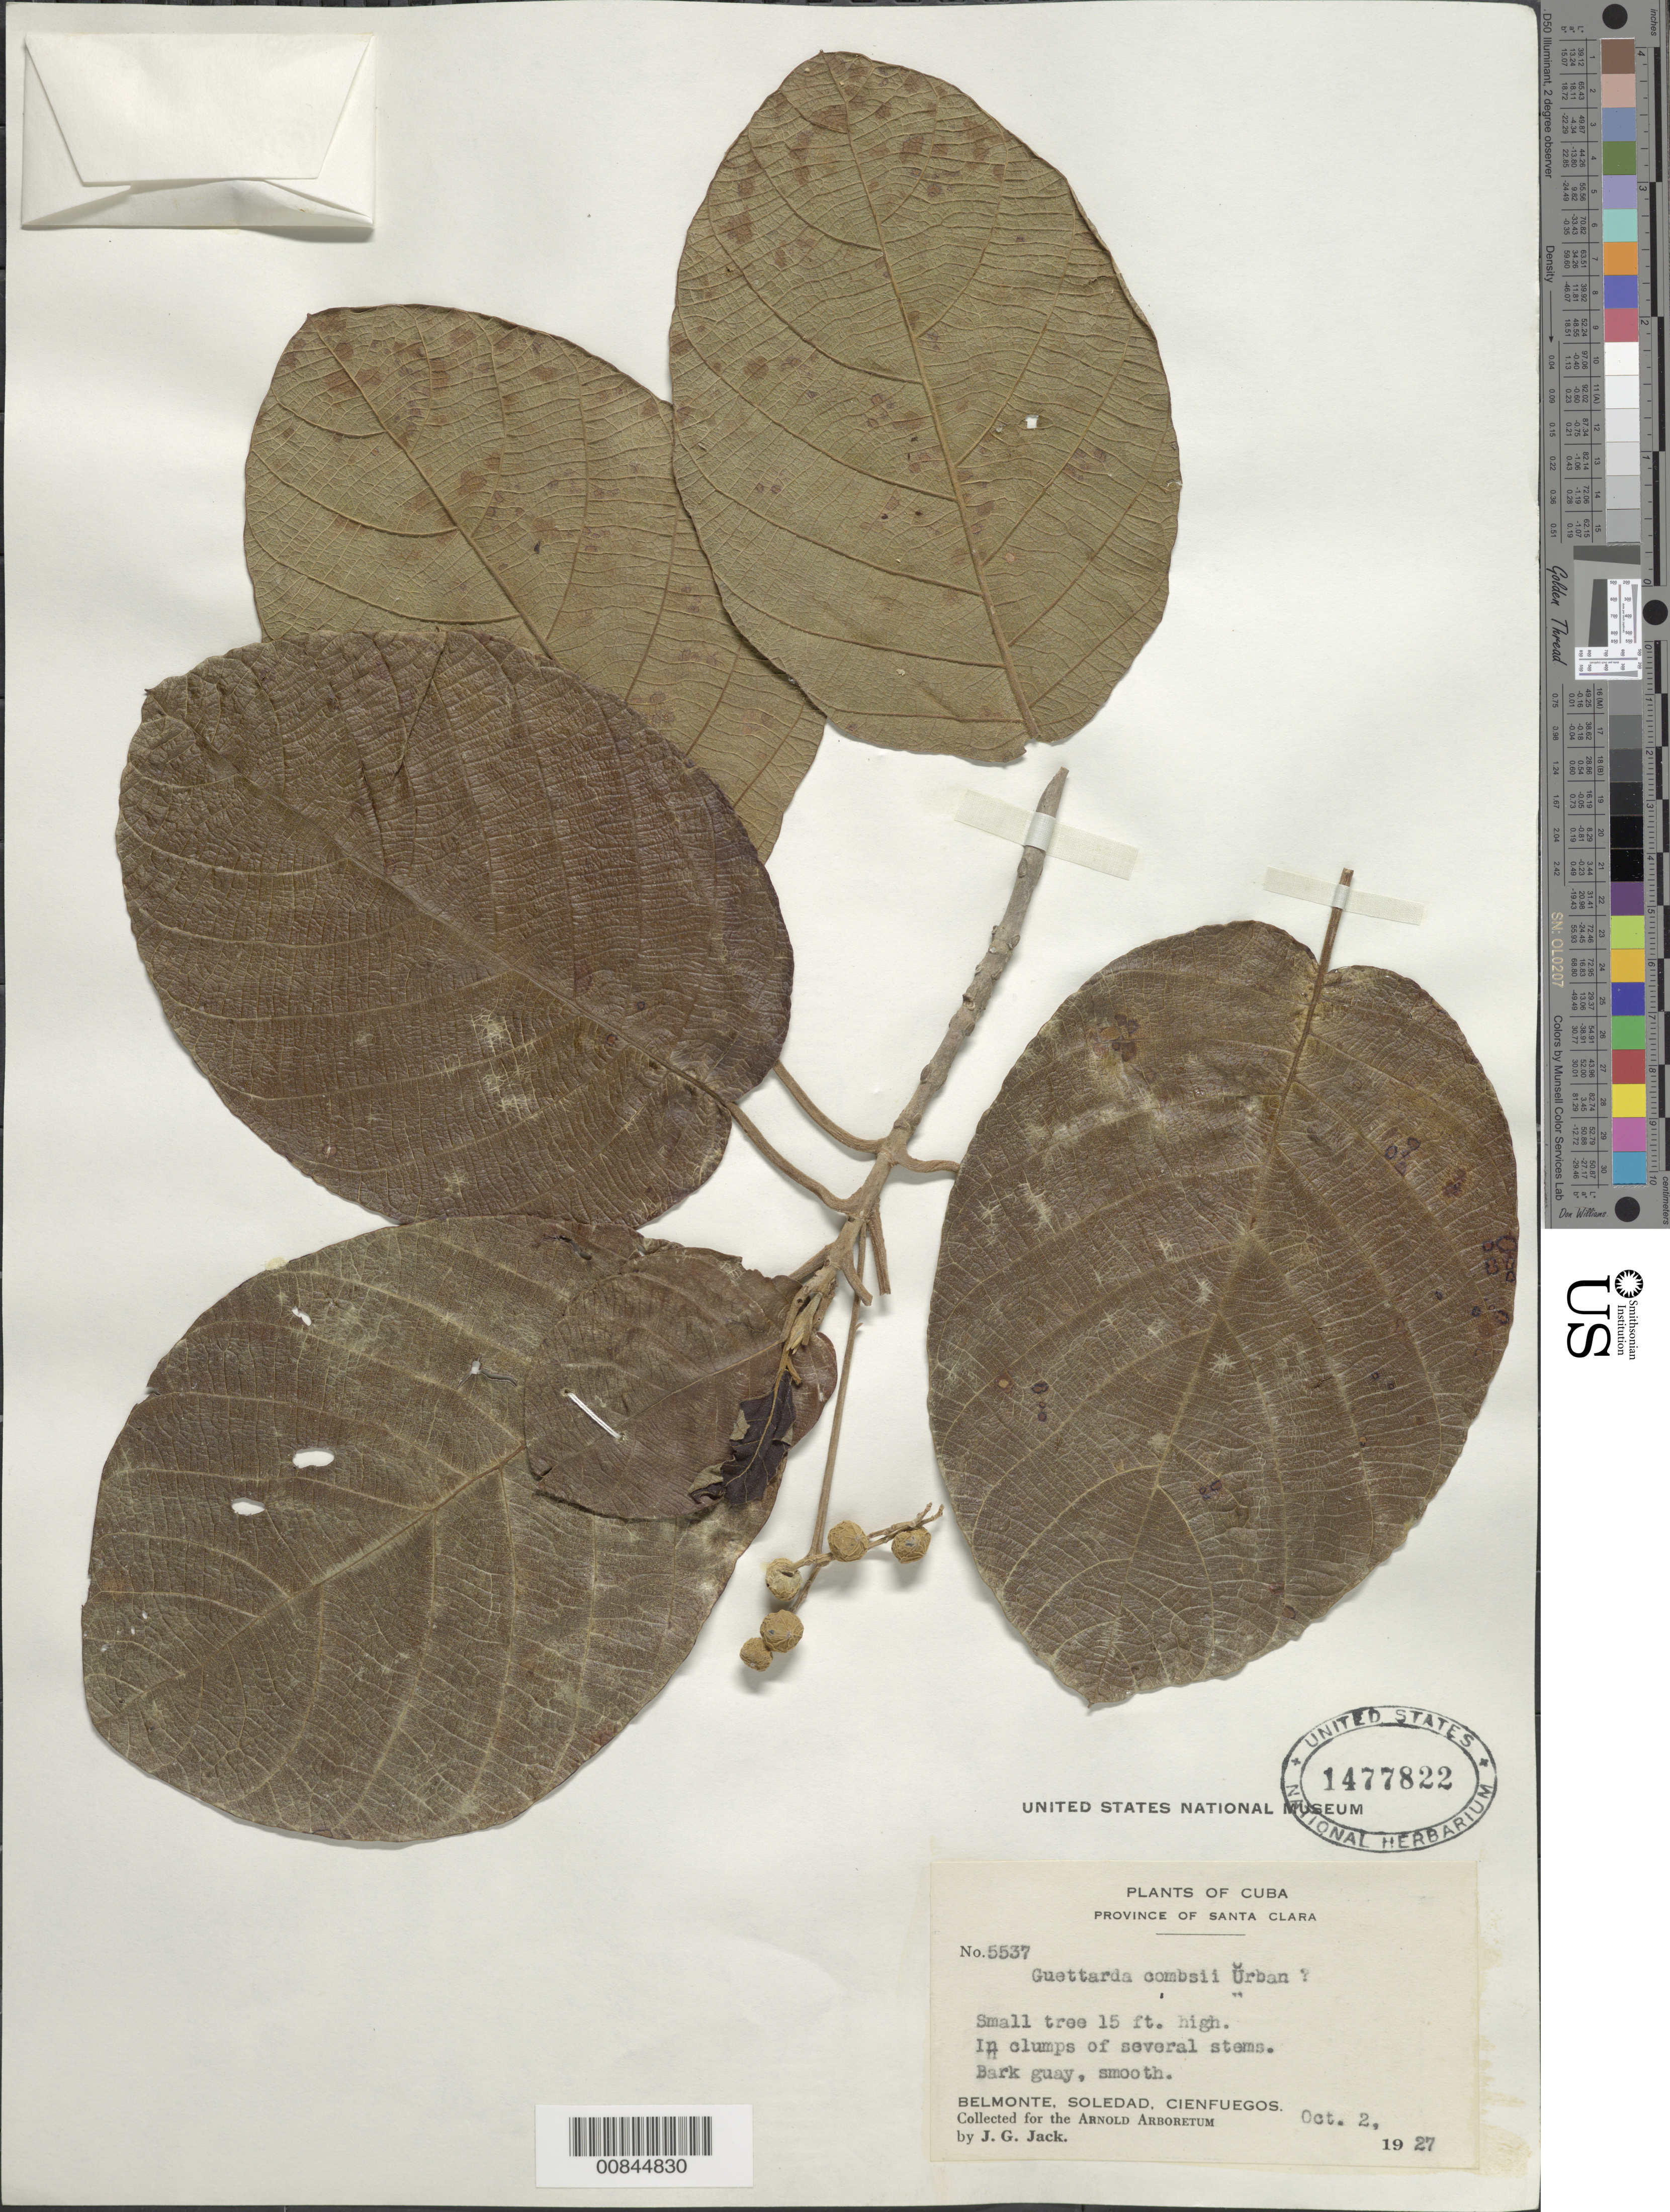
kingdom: Plantae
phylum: Tracheophyta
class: Magnoliopsida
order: Gentianales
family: Rubiaceae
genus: Guettarda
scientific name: Guettarda combsii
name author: Urb.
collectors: J. G. Jack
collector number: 5537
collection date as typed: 02 Oct 1927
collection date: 1927-10-02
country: Cuba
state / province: Las Villas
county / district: Cienfuegos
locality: Belmonte, Soledad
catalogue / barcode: US 1477822